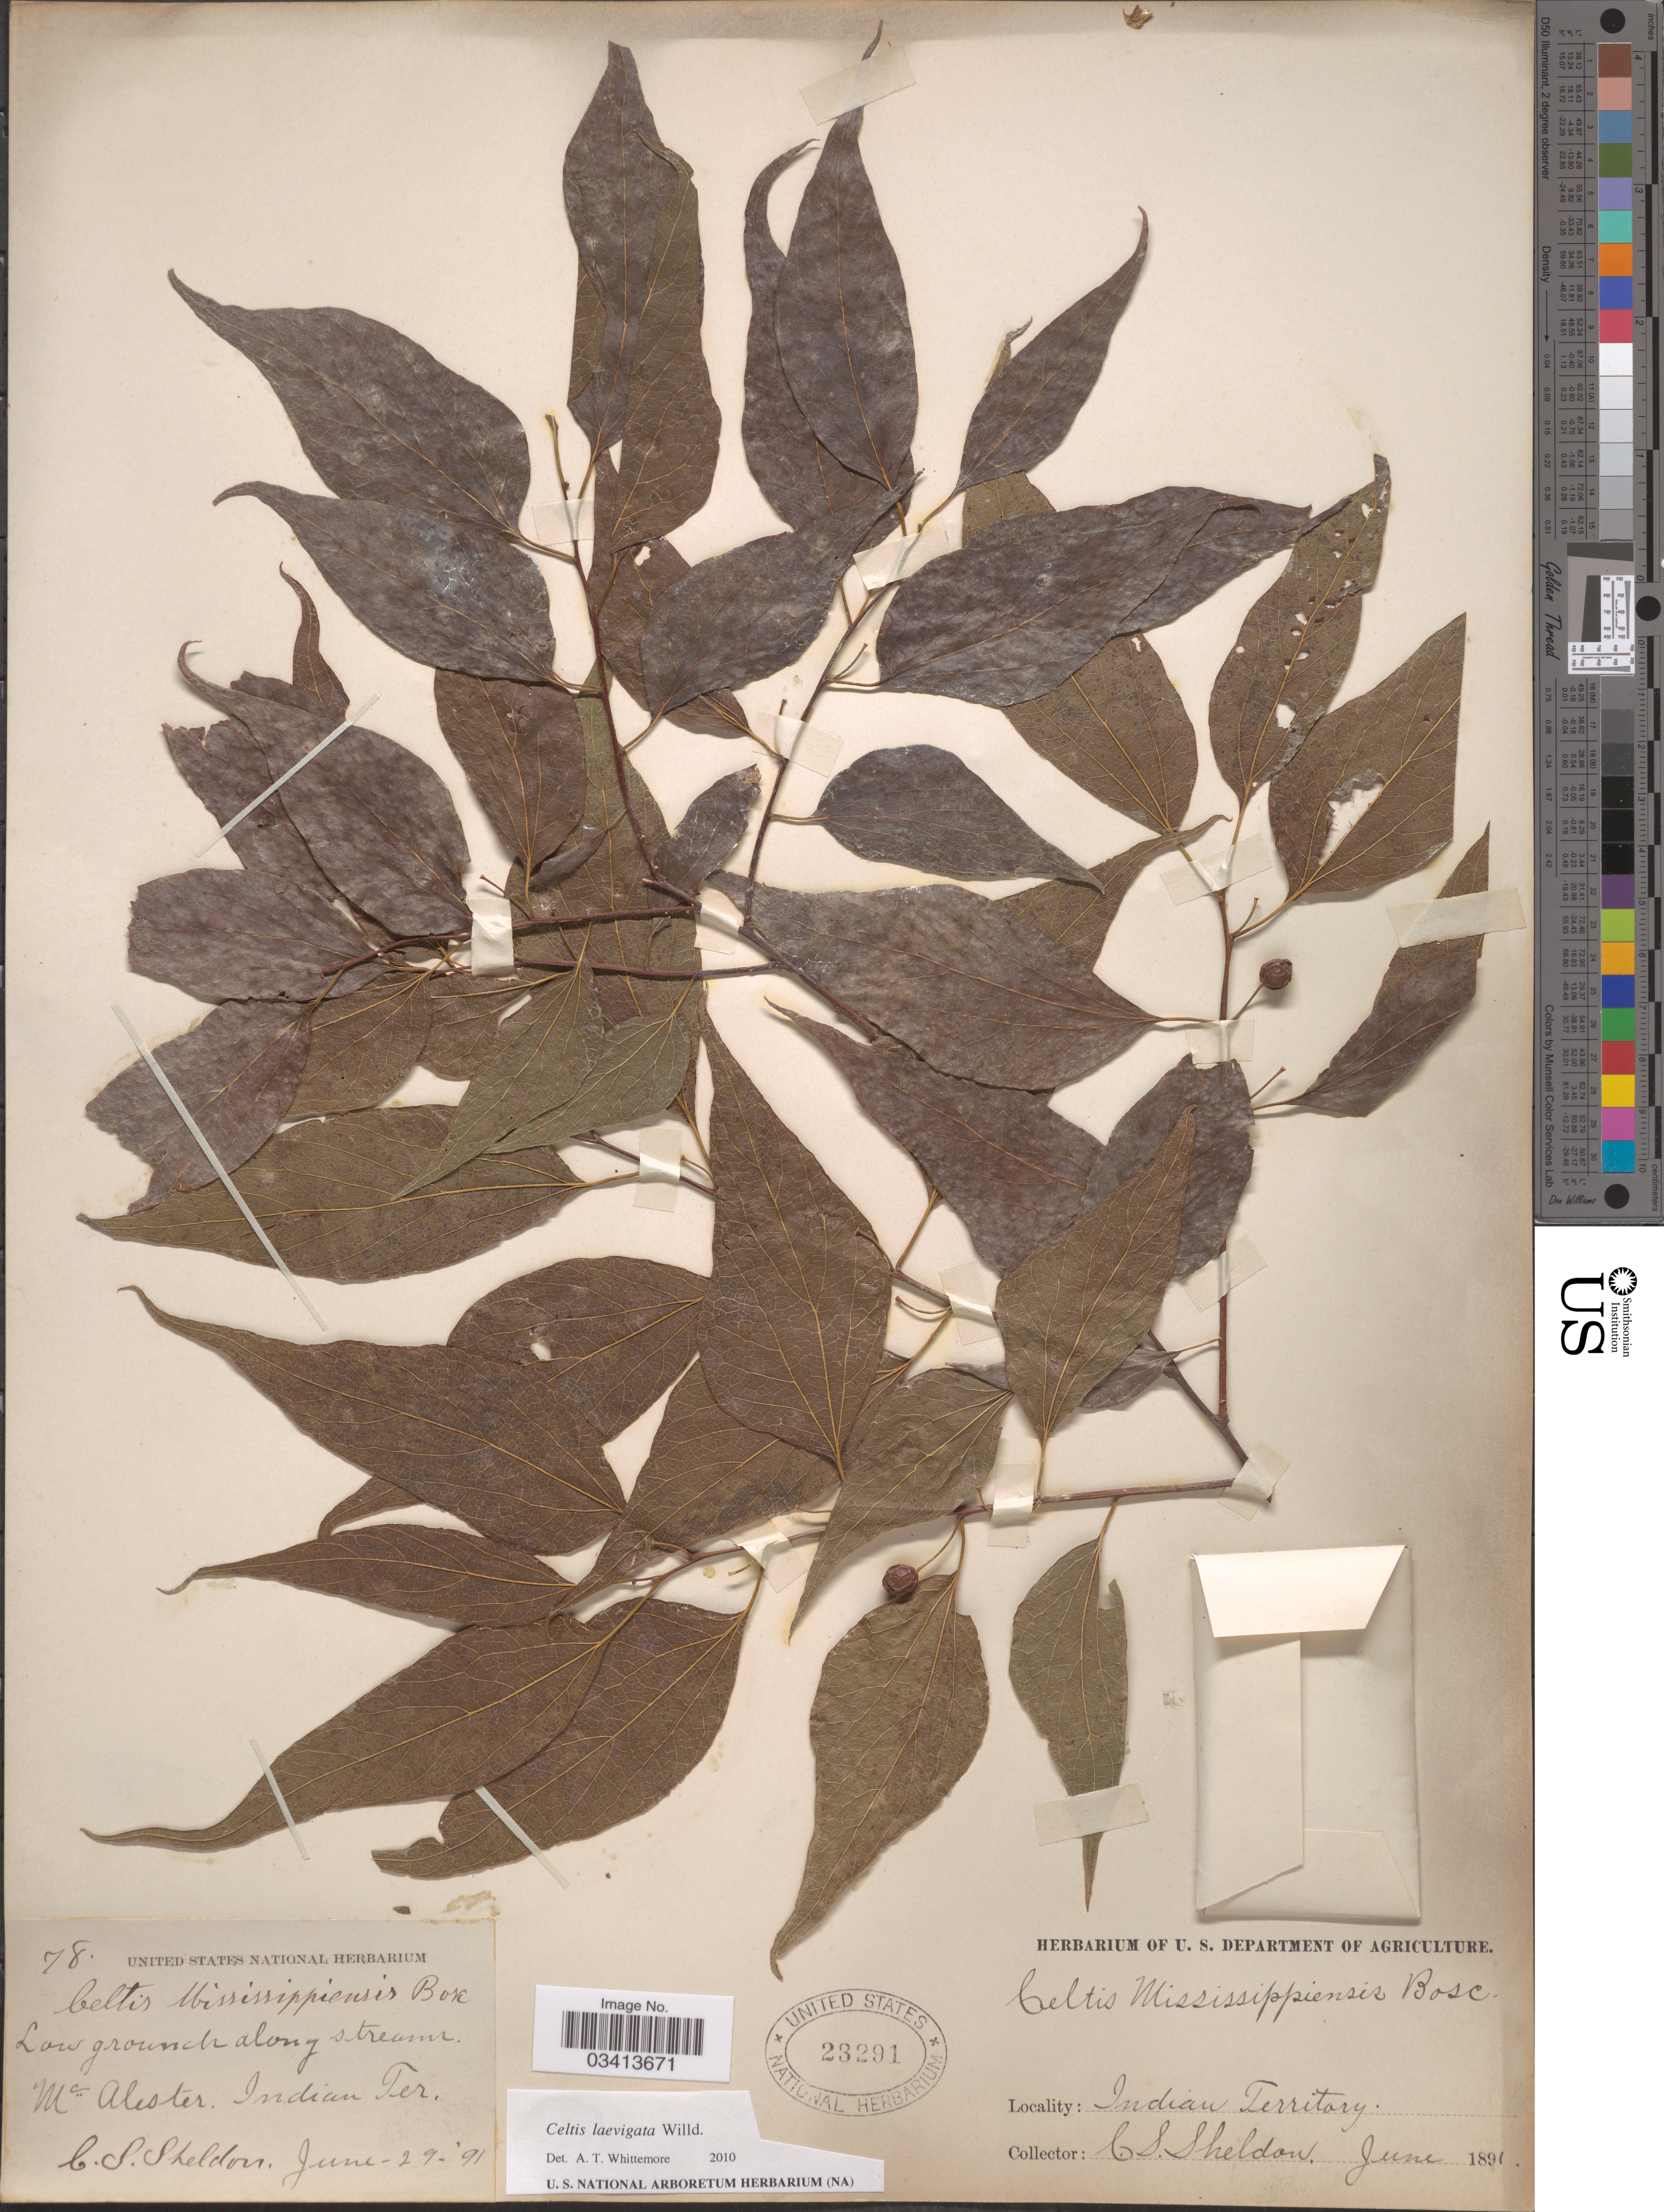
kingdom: Plantae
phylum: Tracheophyta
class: Magnoliopsida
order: Rosales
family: Cannabaceae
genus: Celtis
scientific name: Celtis laevigata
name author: Willd.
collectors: C. S. Sheldon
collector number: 78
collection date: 1891-06-29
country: United States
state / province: Oklahoma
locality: Along stream Mc. Alister. Indian Territory.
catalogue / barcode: US 23291